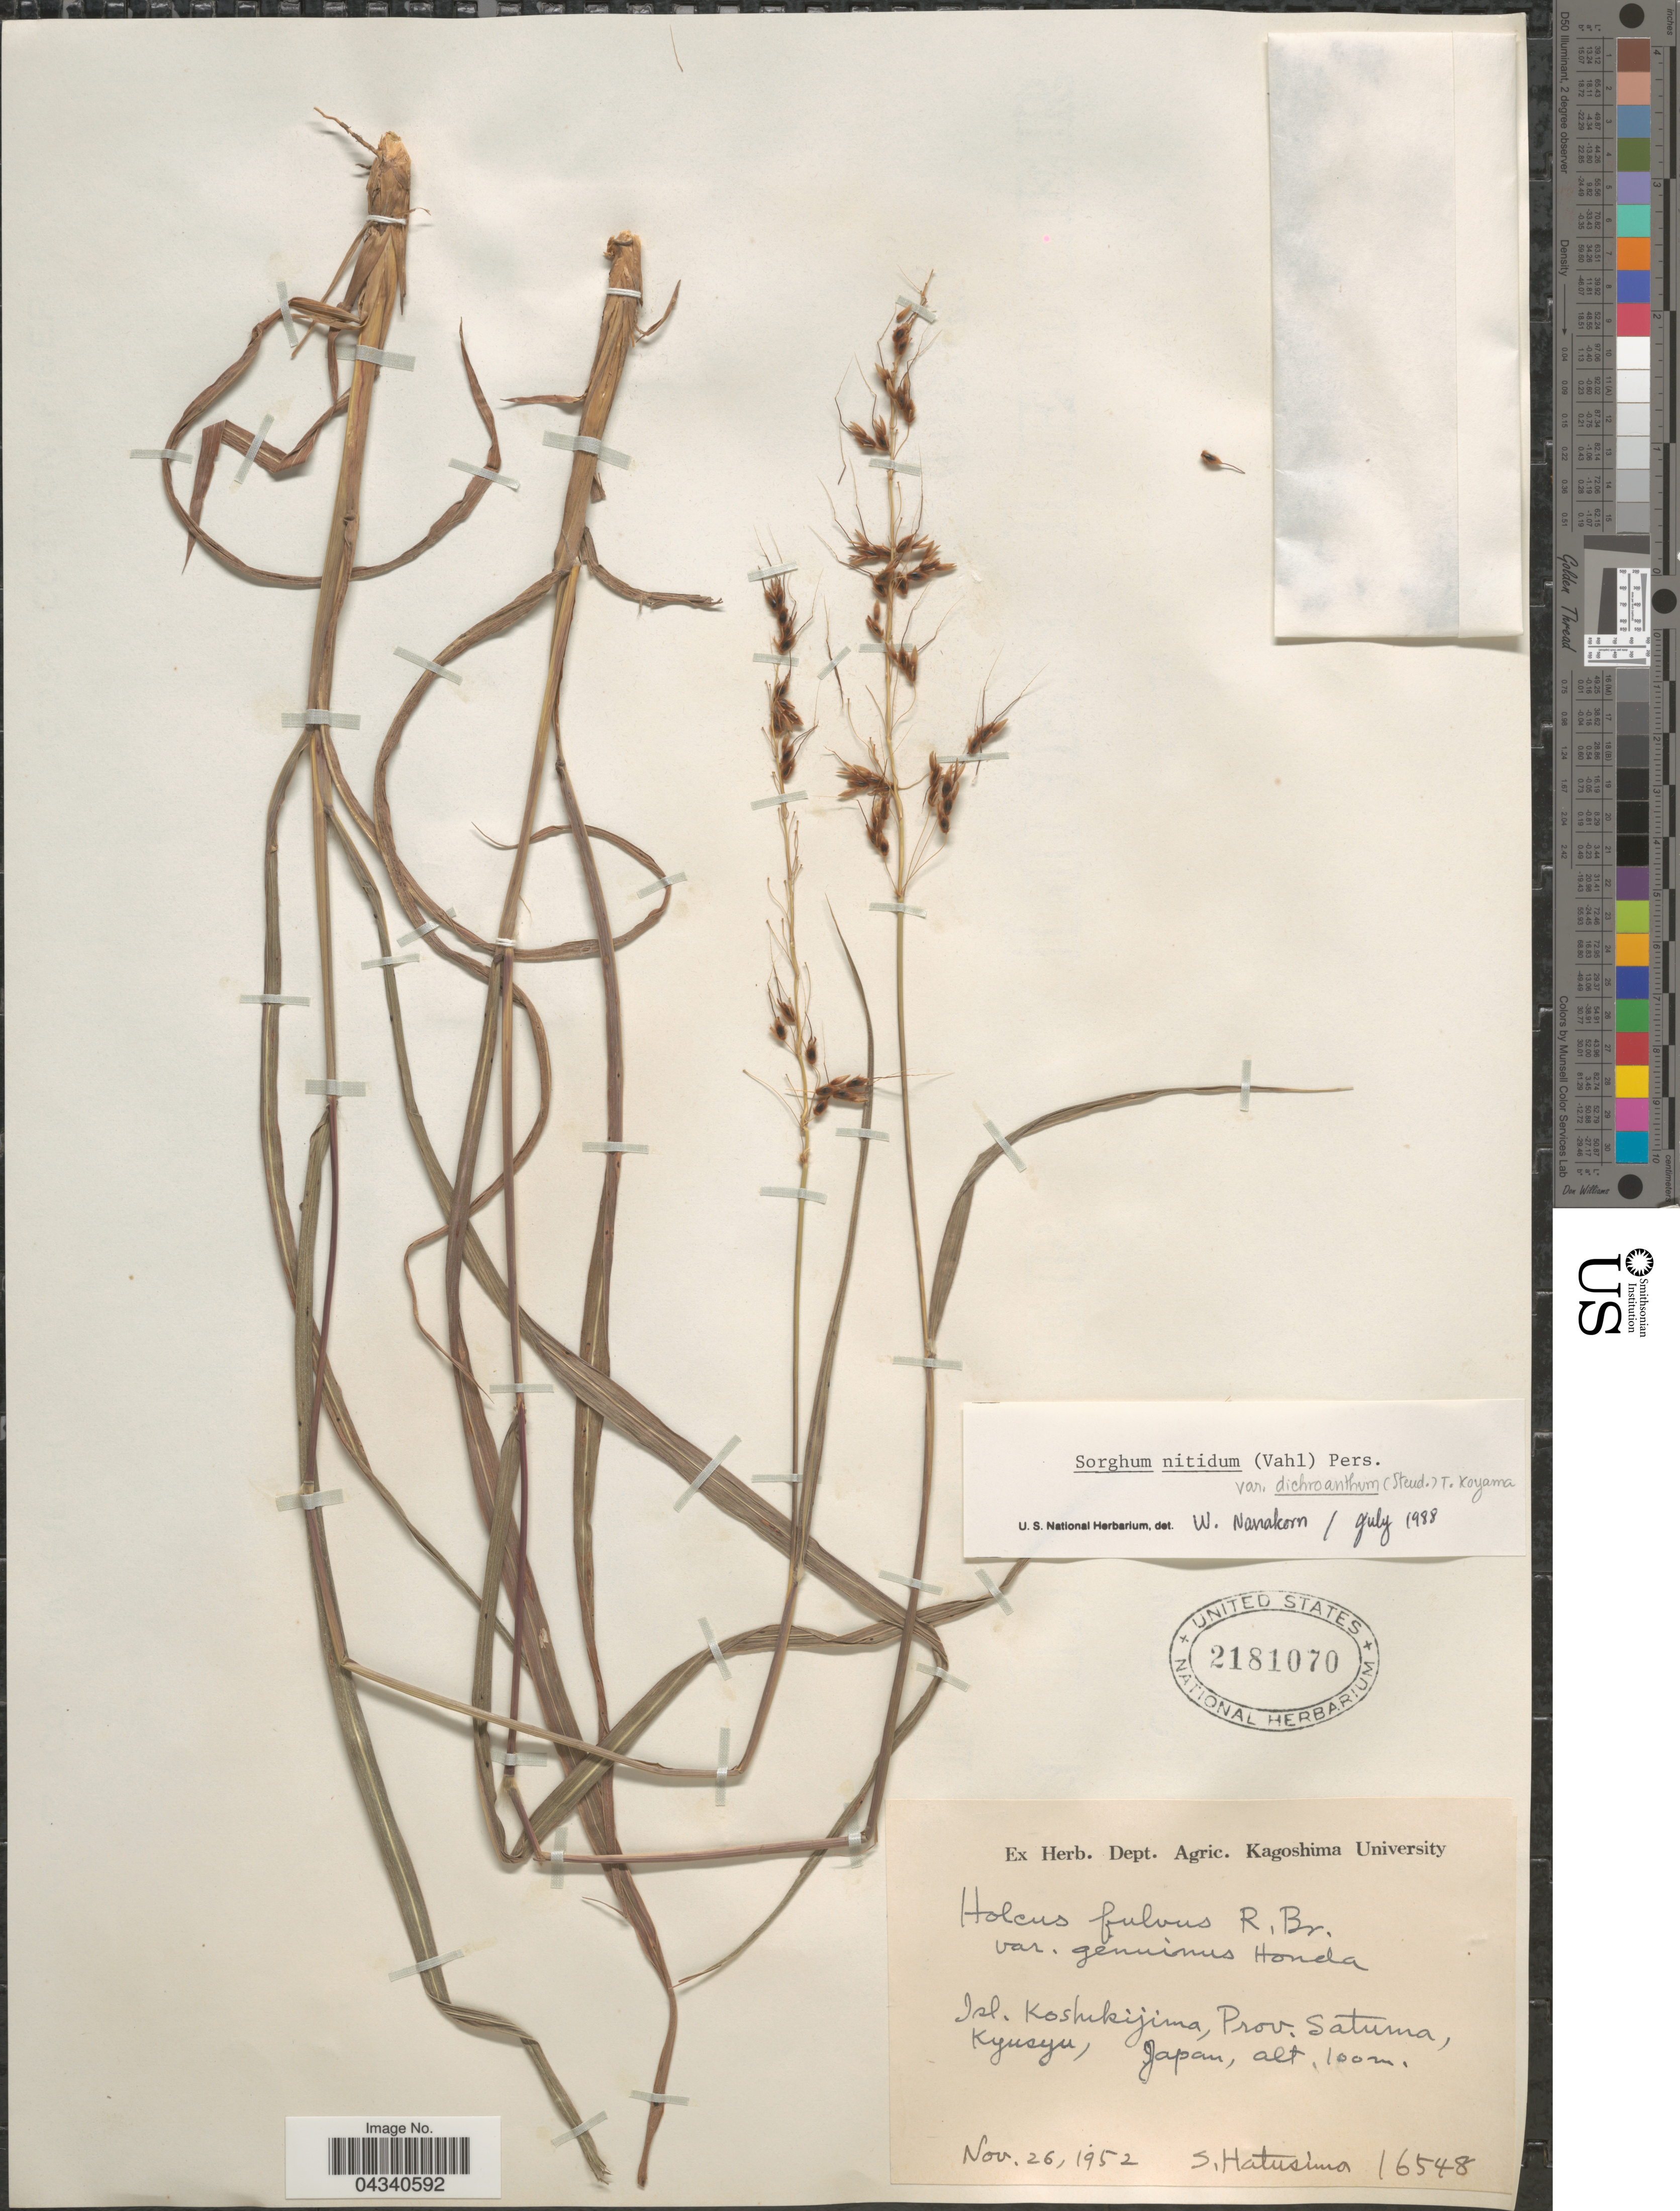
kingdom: Plantae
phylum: Tracheophyta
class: Liliopsida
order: Poales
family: Poaceae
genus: Sorghum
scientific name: Sorghum nitidum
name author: (Vahl) Pers.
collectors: S. Hatusima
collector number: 16548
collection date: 1952-11-26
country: Japan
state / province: Kagosima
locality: Isl. Koshikijima, Prov. Satuma, Kyusyu.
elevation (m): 100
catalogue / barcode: US 2181070